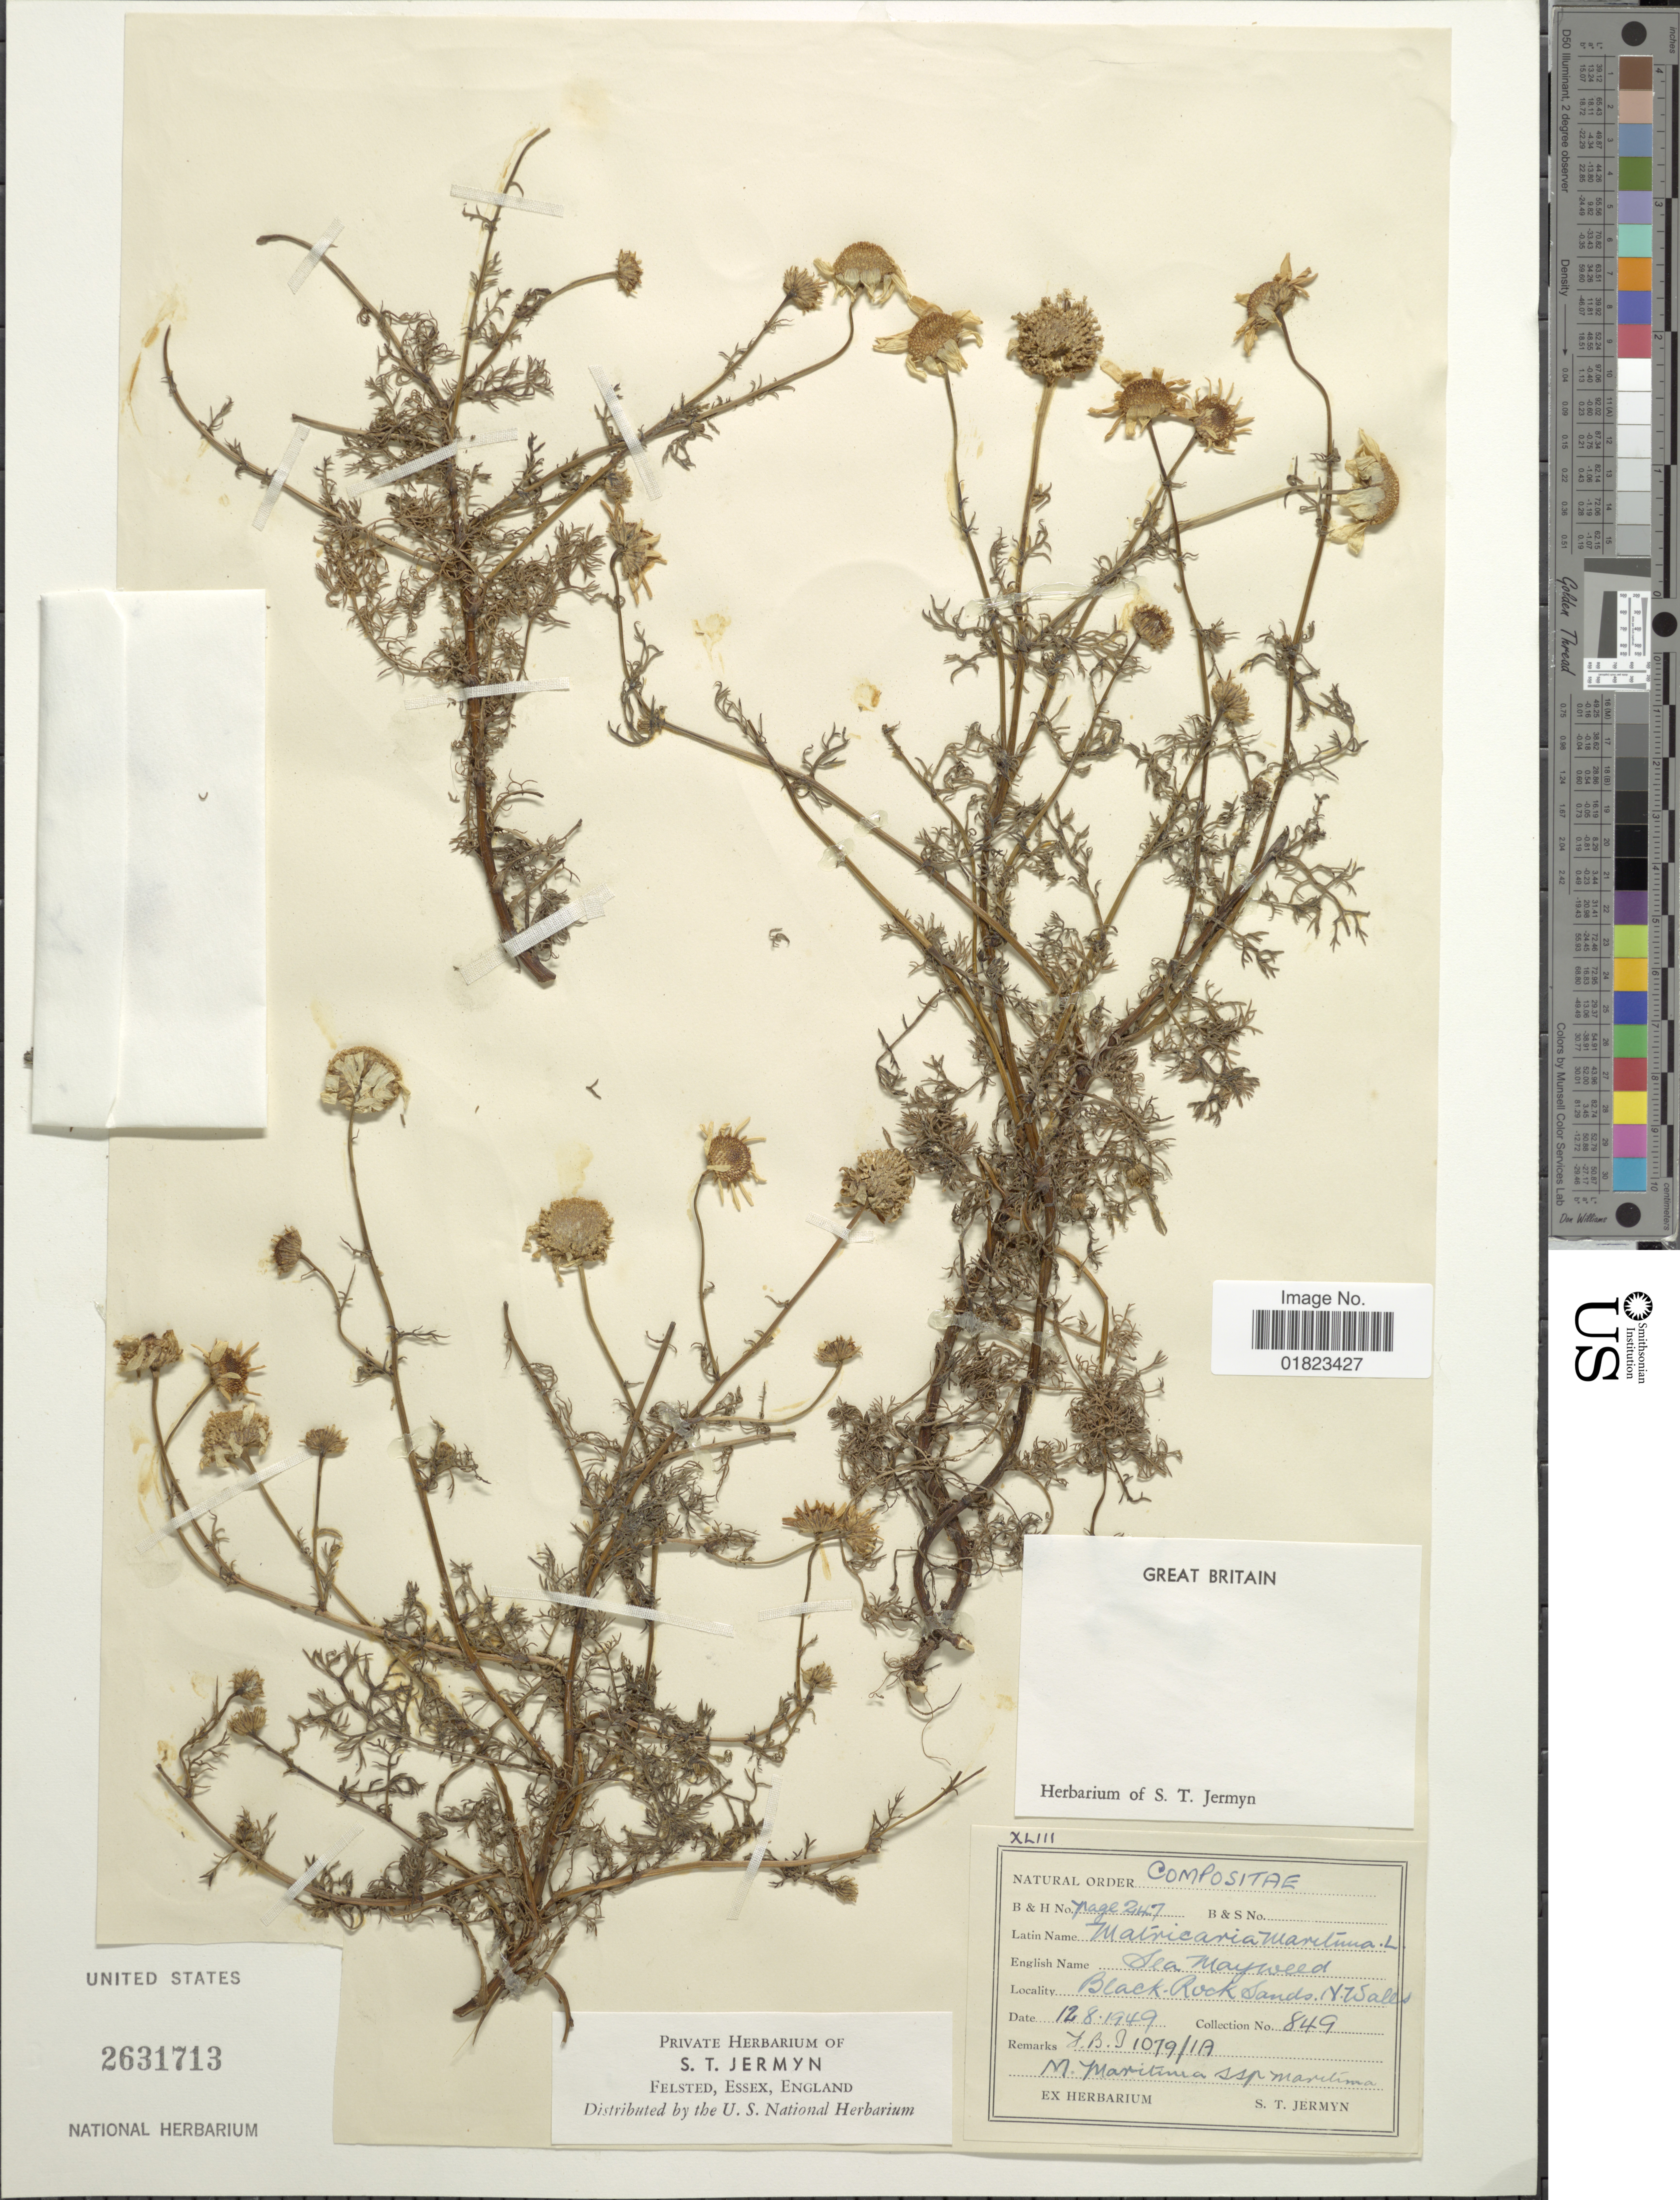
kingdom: Plantae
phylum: Tracheophyta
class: Magnoliopsida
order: Asterales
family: Asteraceae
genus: Tripleurospermum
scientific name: Tripleurospermum perforatum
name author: (Mérat) Laínz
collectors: S. Jermyn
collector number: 849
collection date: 1949-08-12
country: United Kingdom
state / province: Wales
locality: Black-Rock Sands, N. Wales.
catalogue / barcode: US 2631713